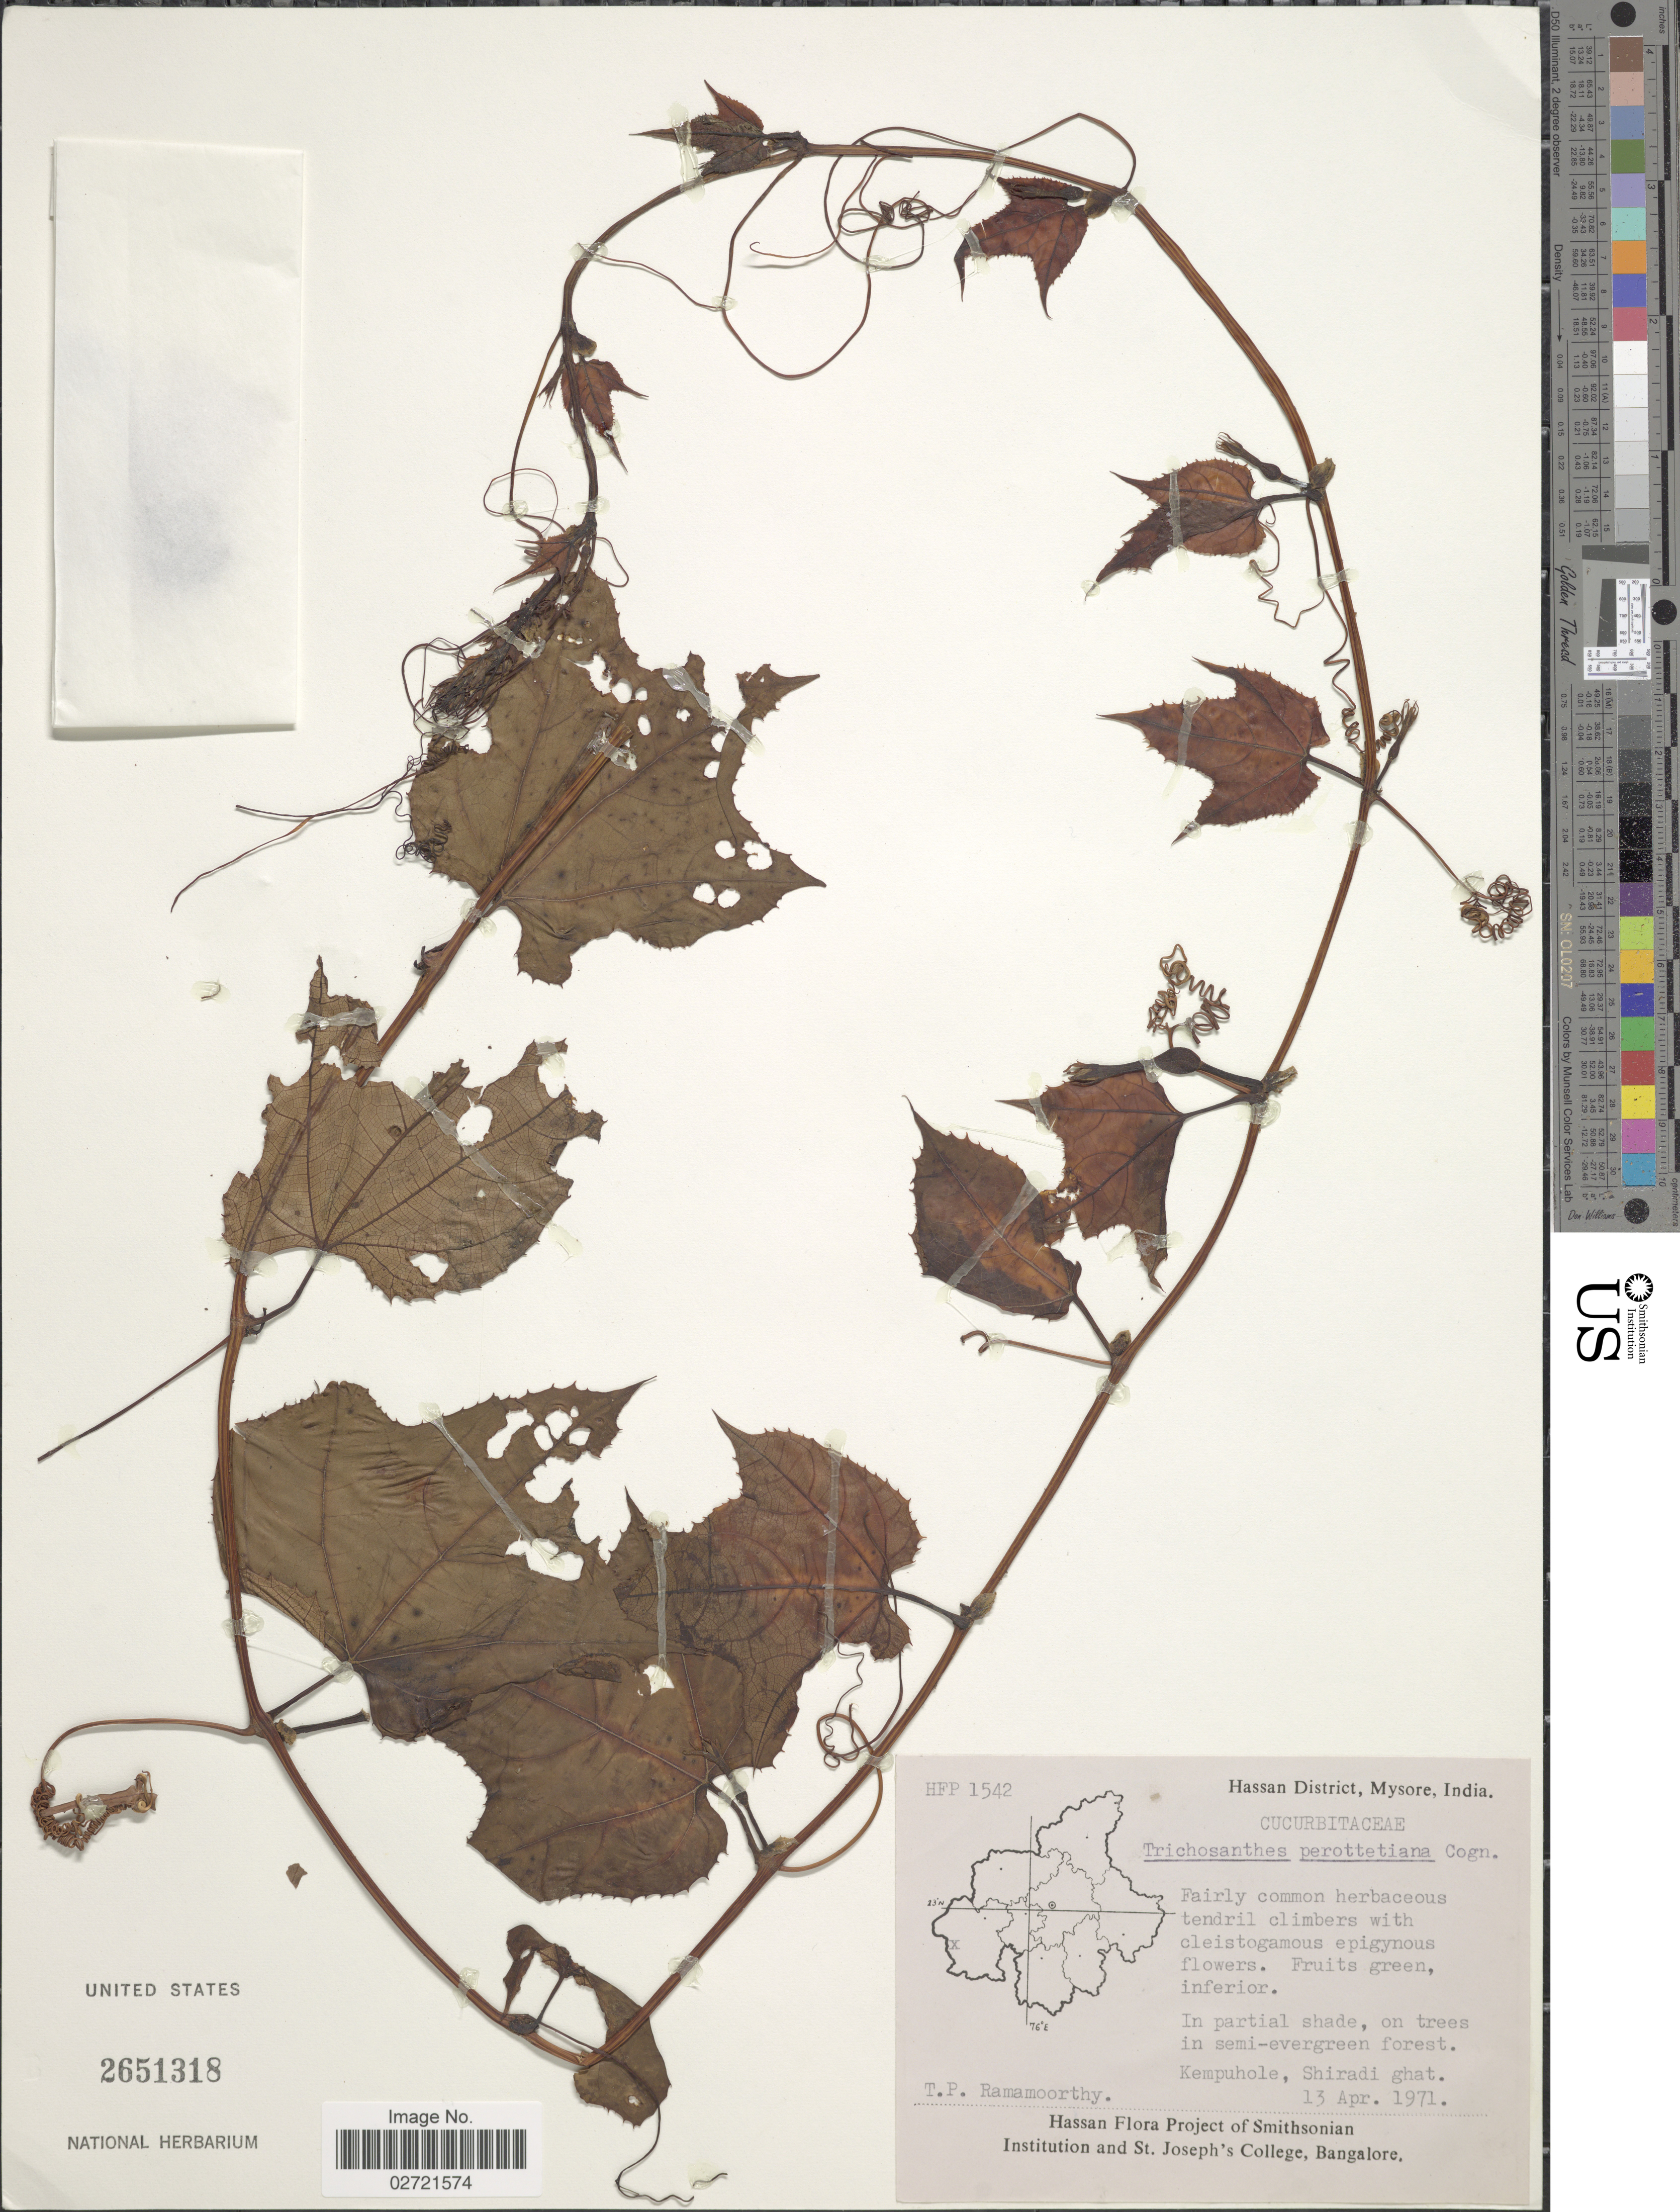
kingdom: Plantae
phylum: Tracheophyta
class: Magnoliopsida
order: Cucurbitales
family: Cucurbitaceae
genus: Trichosanthes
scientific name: Trichosanthes perrottetiana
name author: Cogn.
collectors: T. P. Ramamoorthy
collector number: HFP 1542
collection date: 1971-04-13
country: India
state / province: Karnataka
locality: Hassan District, Mysore, India, Kempuhole, Shiradi ghat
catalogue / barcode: US 2651318